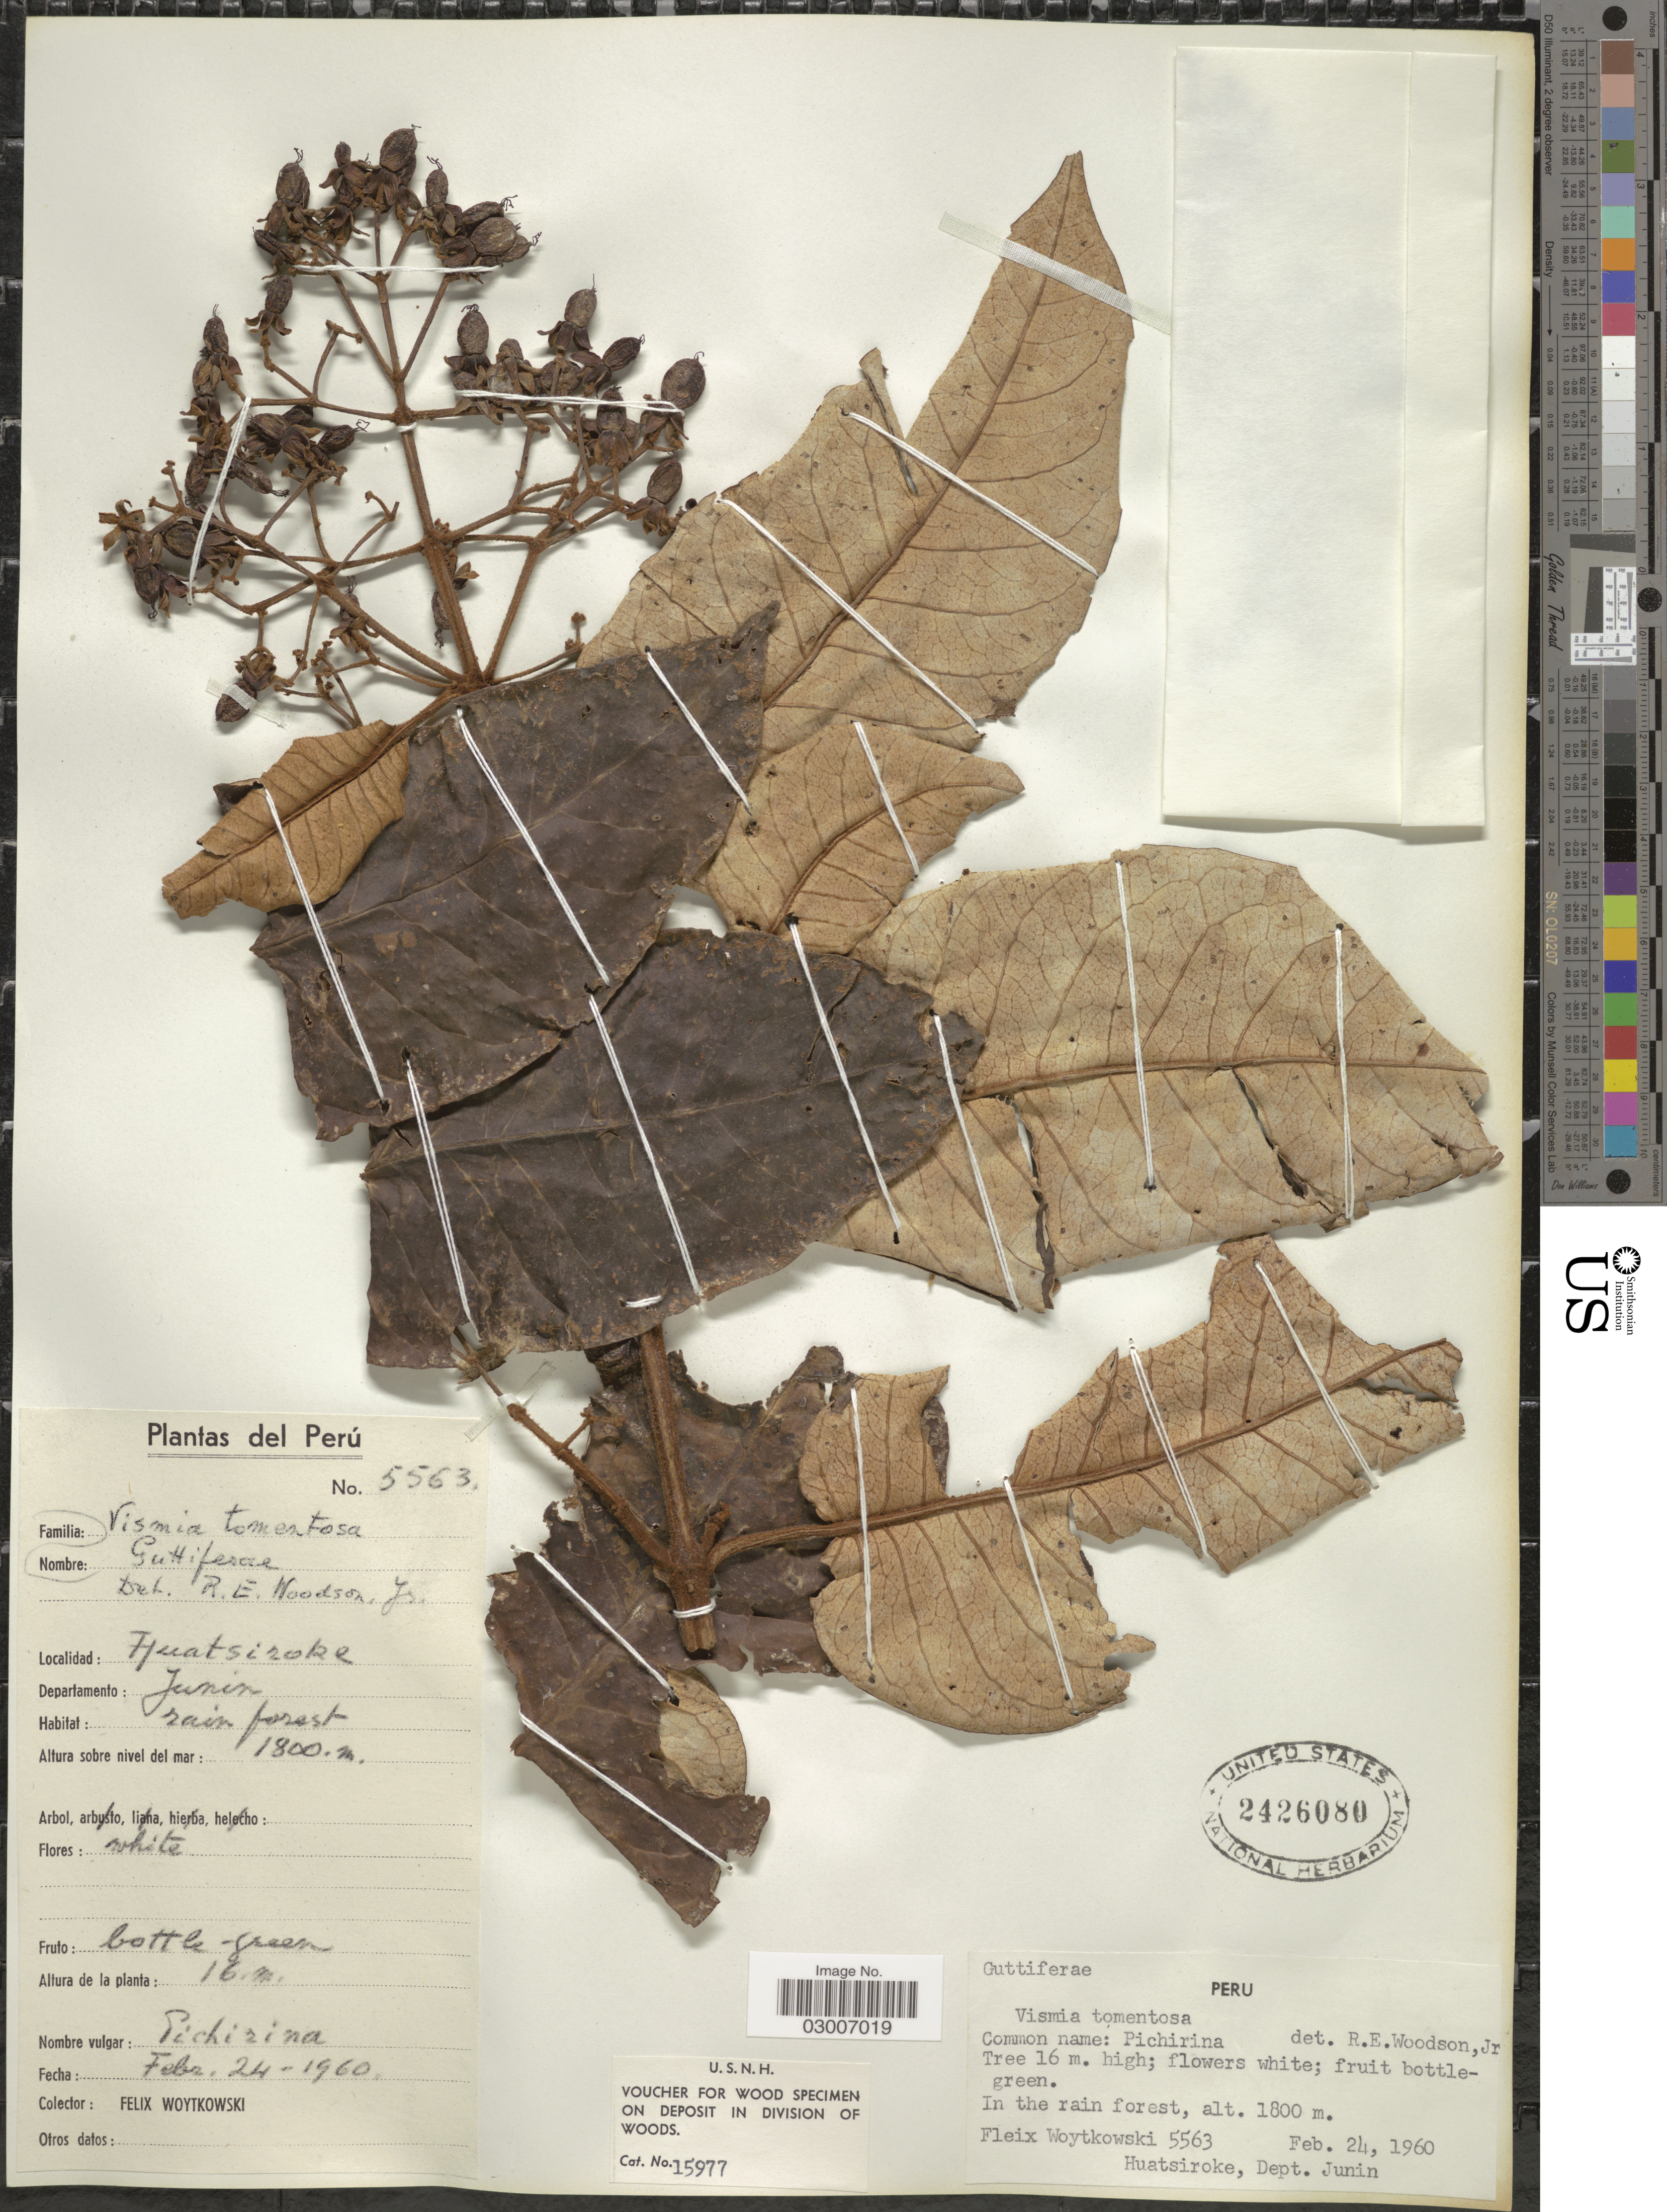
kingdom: Plantae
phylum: Tracheophyta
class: Magnoliopsida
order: Malpighiales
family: Hypericaceae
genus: Vismia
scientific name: Vismia tomentosa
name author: Ruiz & Pav.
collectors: F. Woytkowski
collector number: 5563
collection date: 1960-02-24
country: Peru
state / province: Junín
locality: Huatsiroke. Departamento: Junin.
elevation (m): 1800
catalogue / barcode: US 2426080